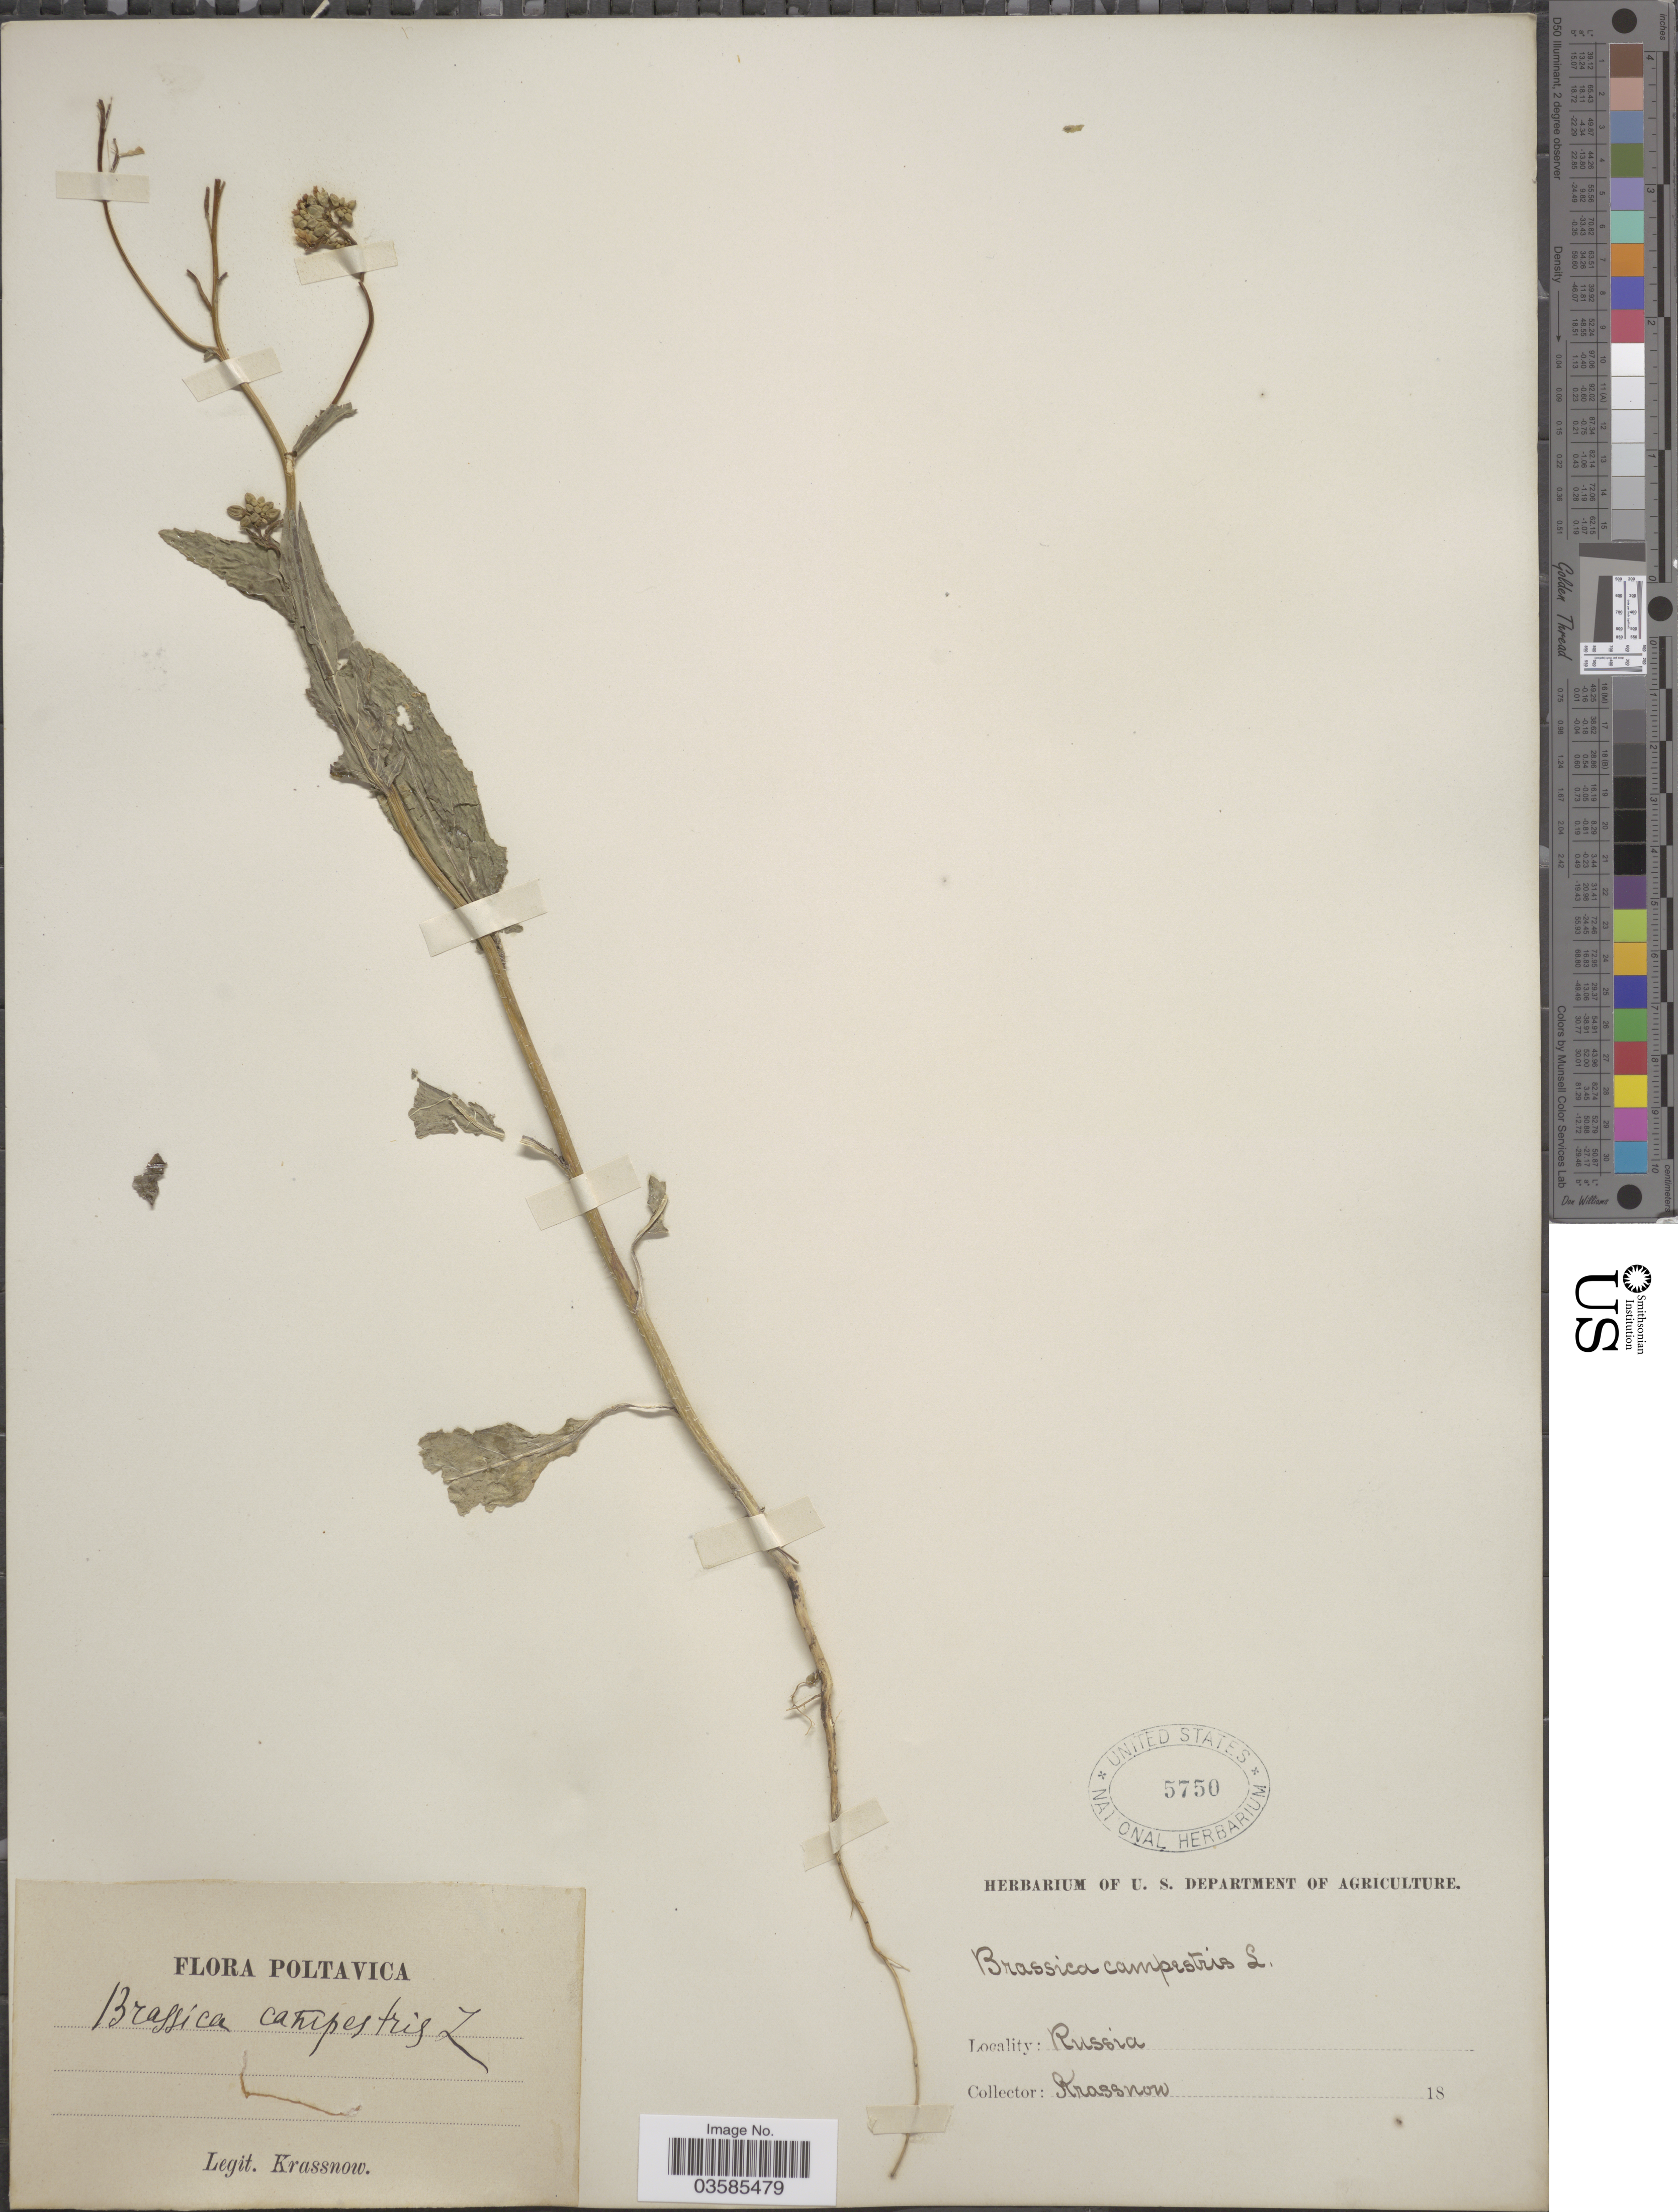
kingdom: Plantae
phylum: Tracheophyta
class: Magnoliopsida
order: Brassicales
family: Brassicaceae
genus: Brassica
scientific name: Brassica campestris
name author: L.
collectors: -. Krassnow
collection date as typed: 18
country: Ukraine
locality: Poltavica.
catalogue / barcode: US 5750